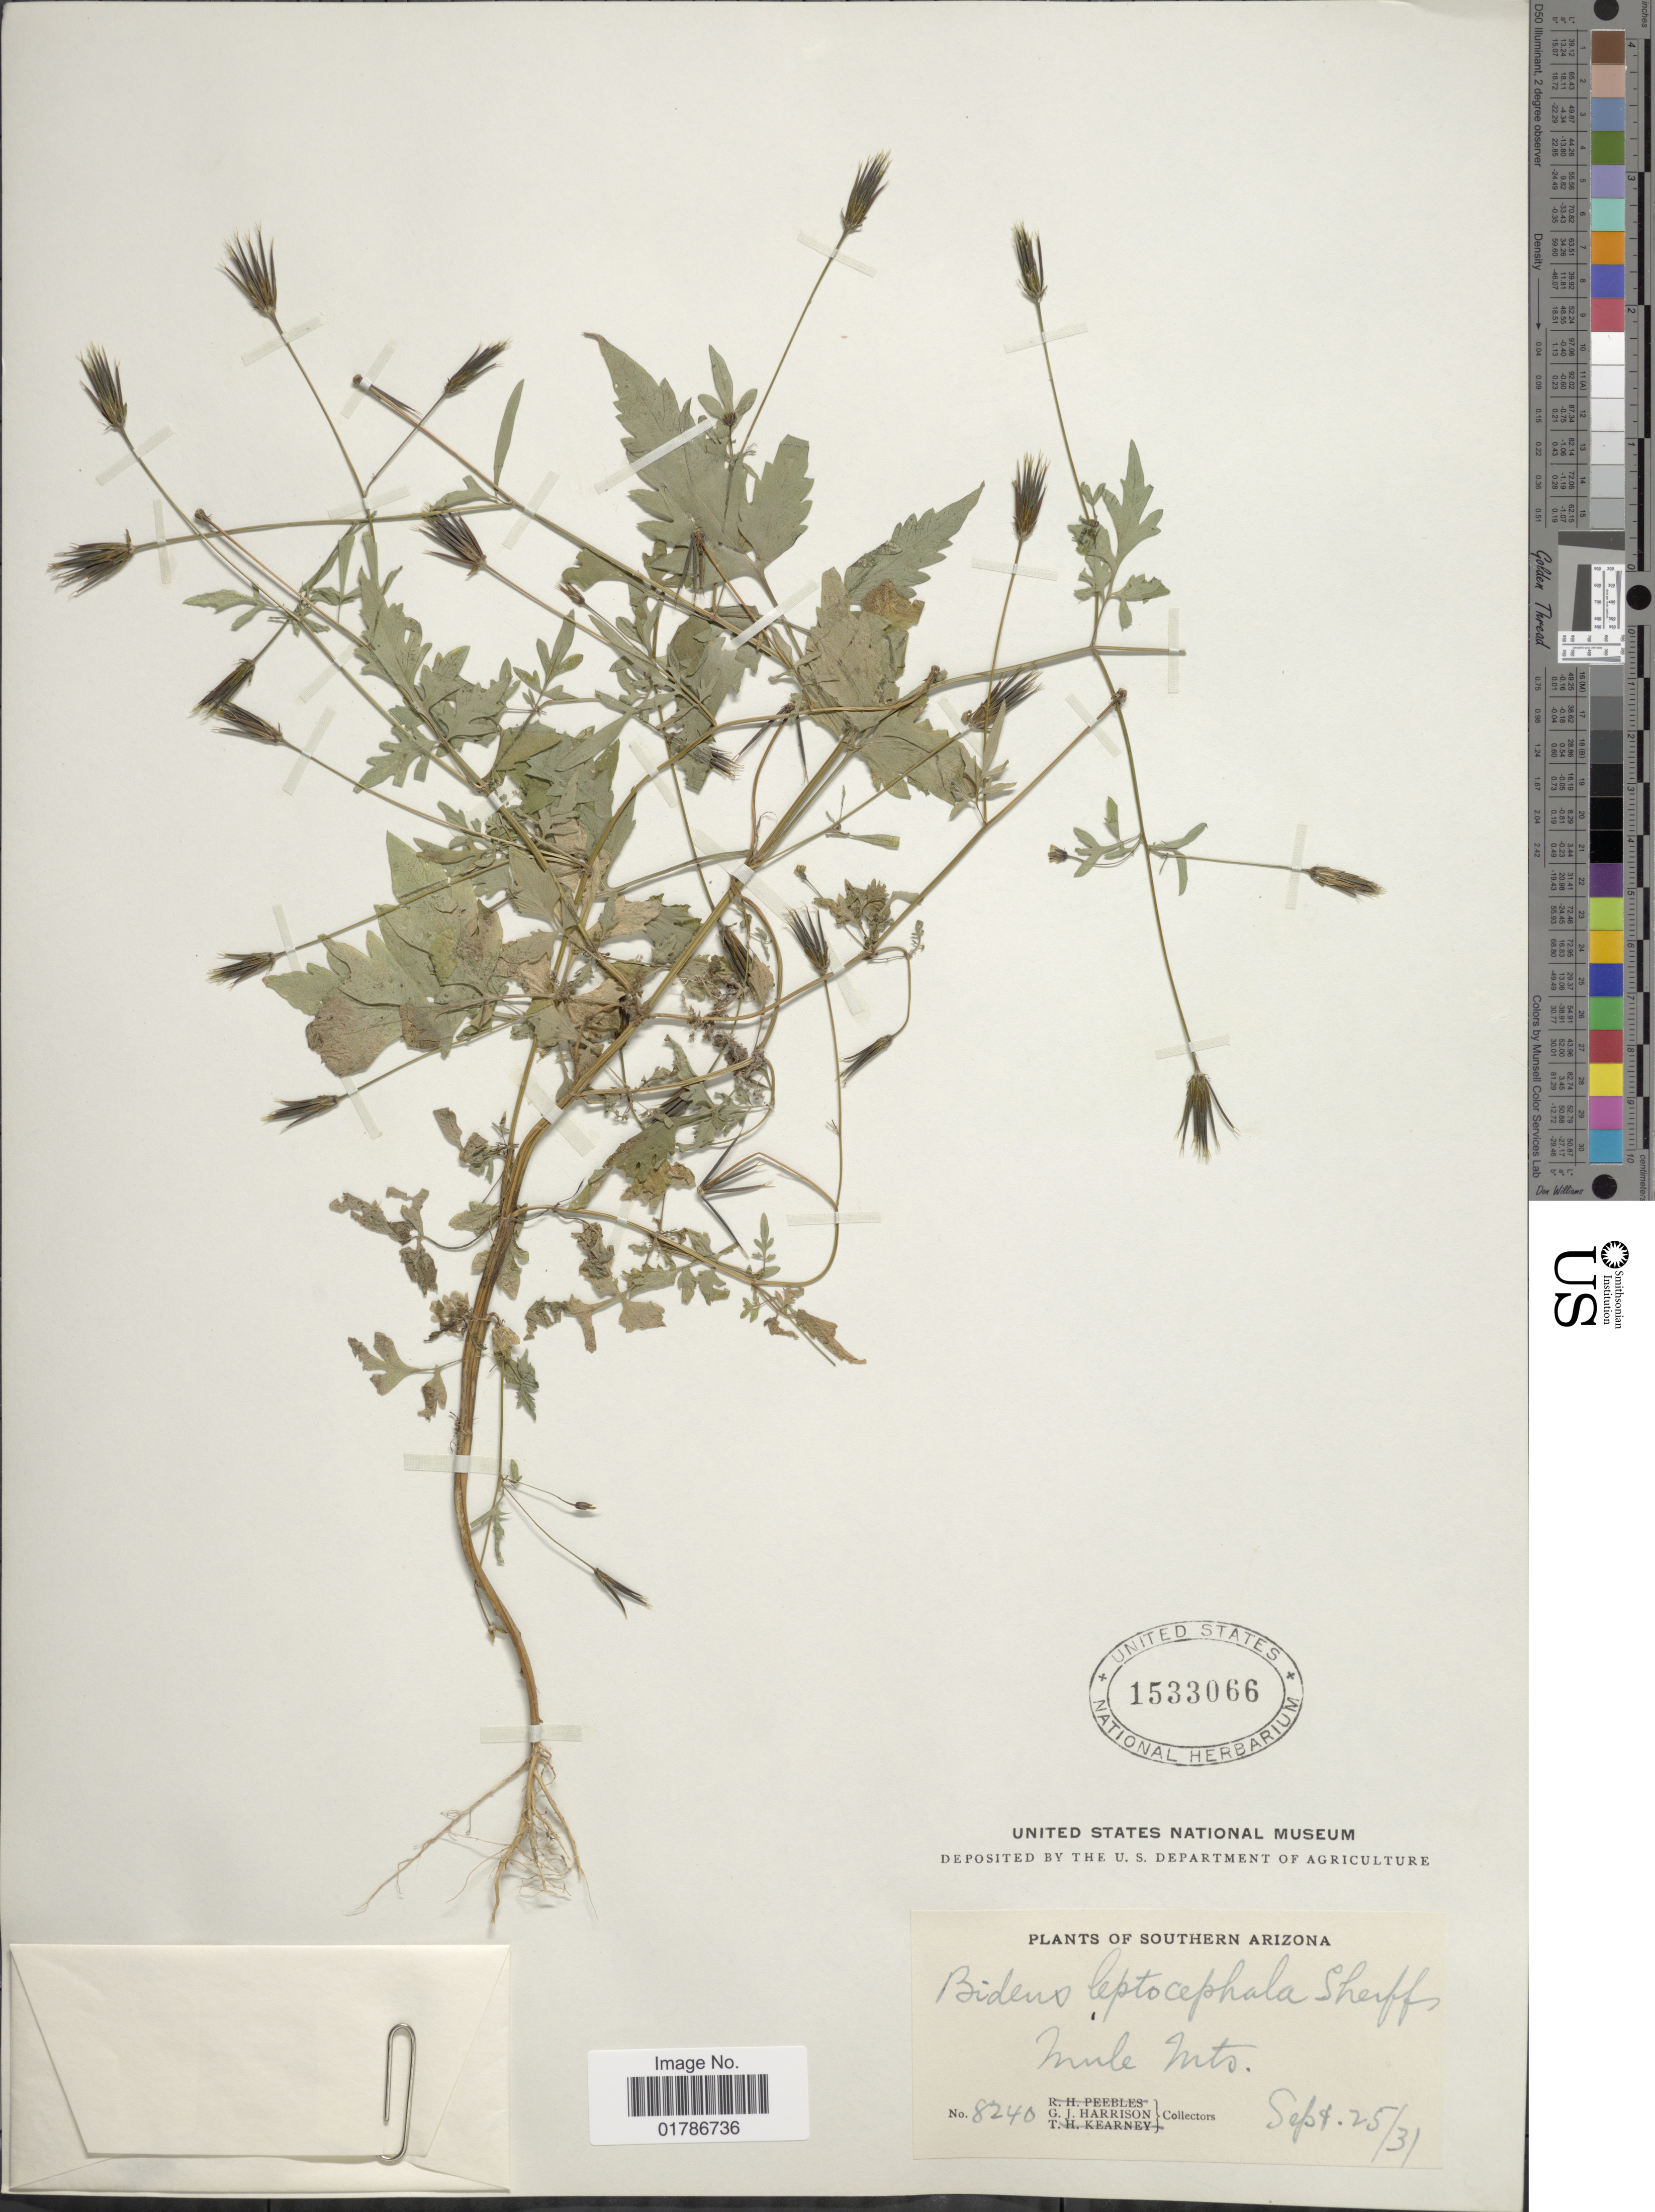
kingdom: Plantae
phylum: Tracheophyta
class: Magnoliopsida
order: Asterales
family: Asteraceae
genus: Bidens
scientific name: Bidens leptocephala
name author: Sherff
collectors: G. J. Harrison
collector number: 8240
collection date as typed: Transcribed d/m/y: 25/9/31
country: United States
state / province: Arizona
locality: Southern Arizona, Mule mts.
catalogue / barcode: US 1533066